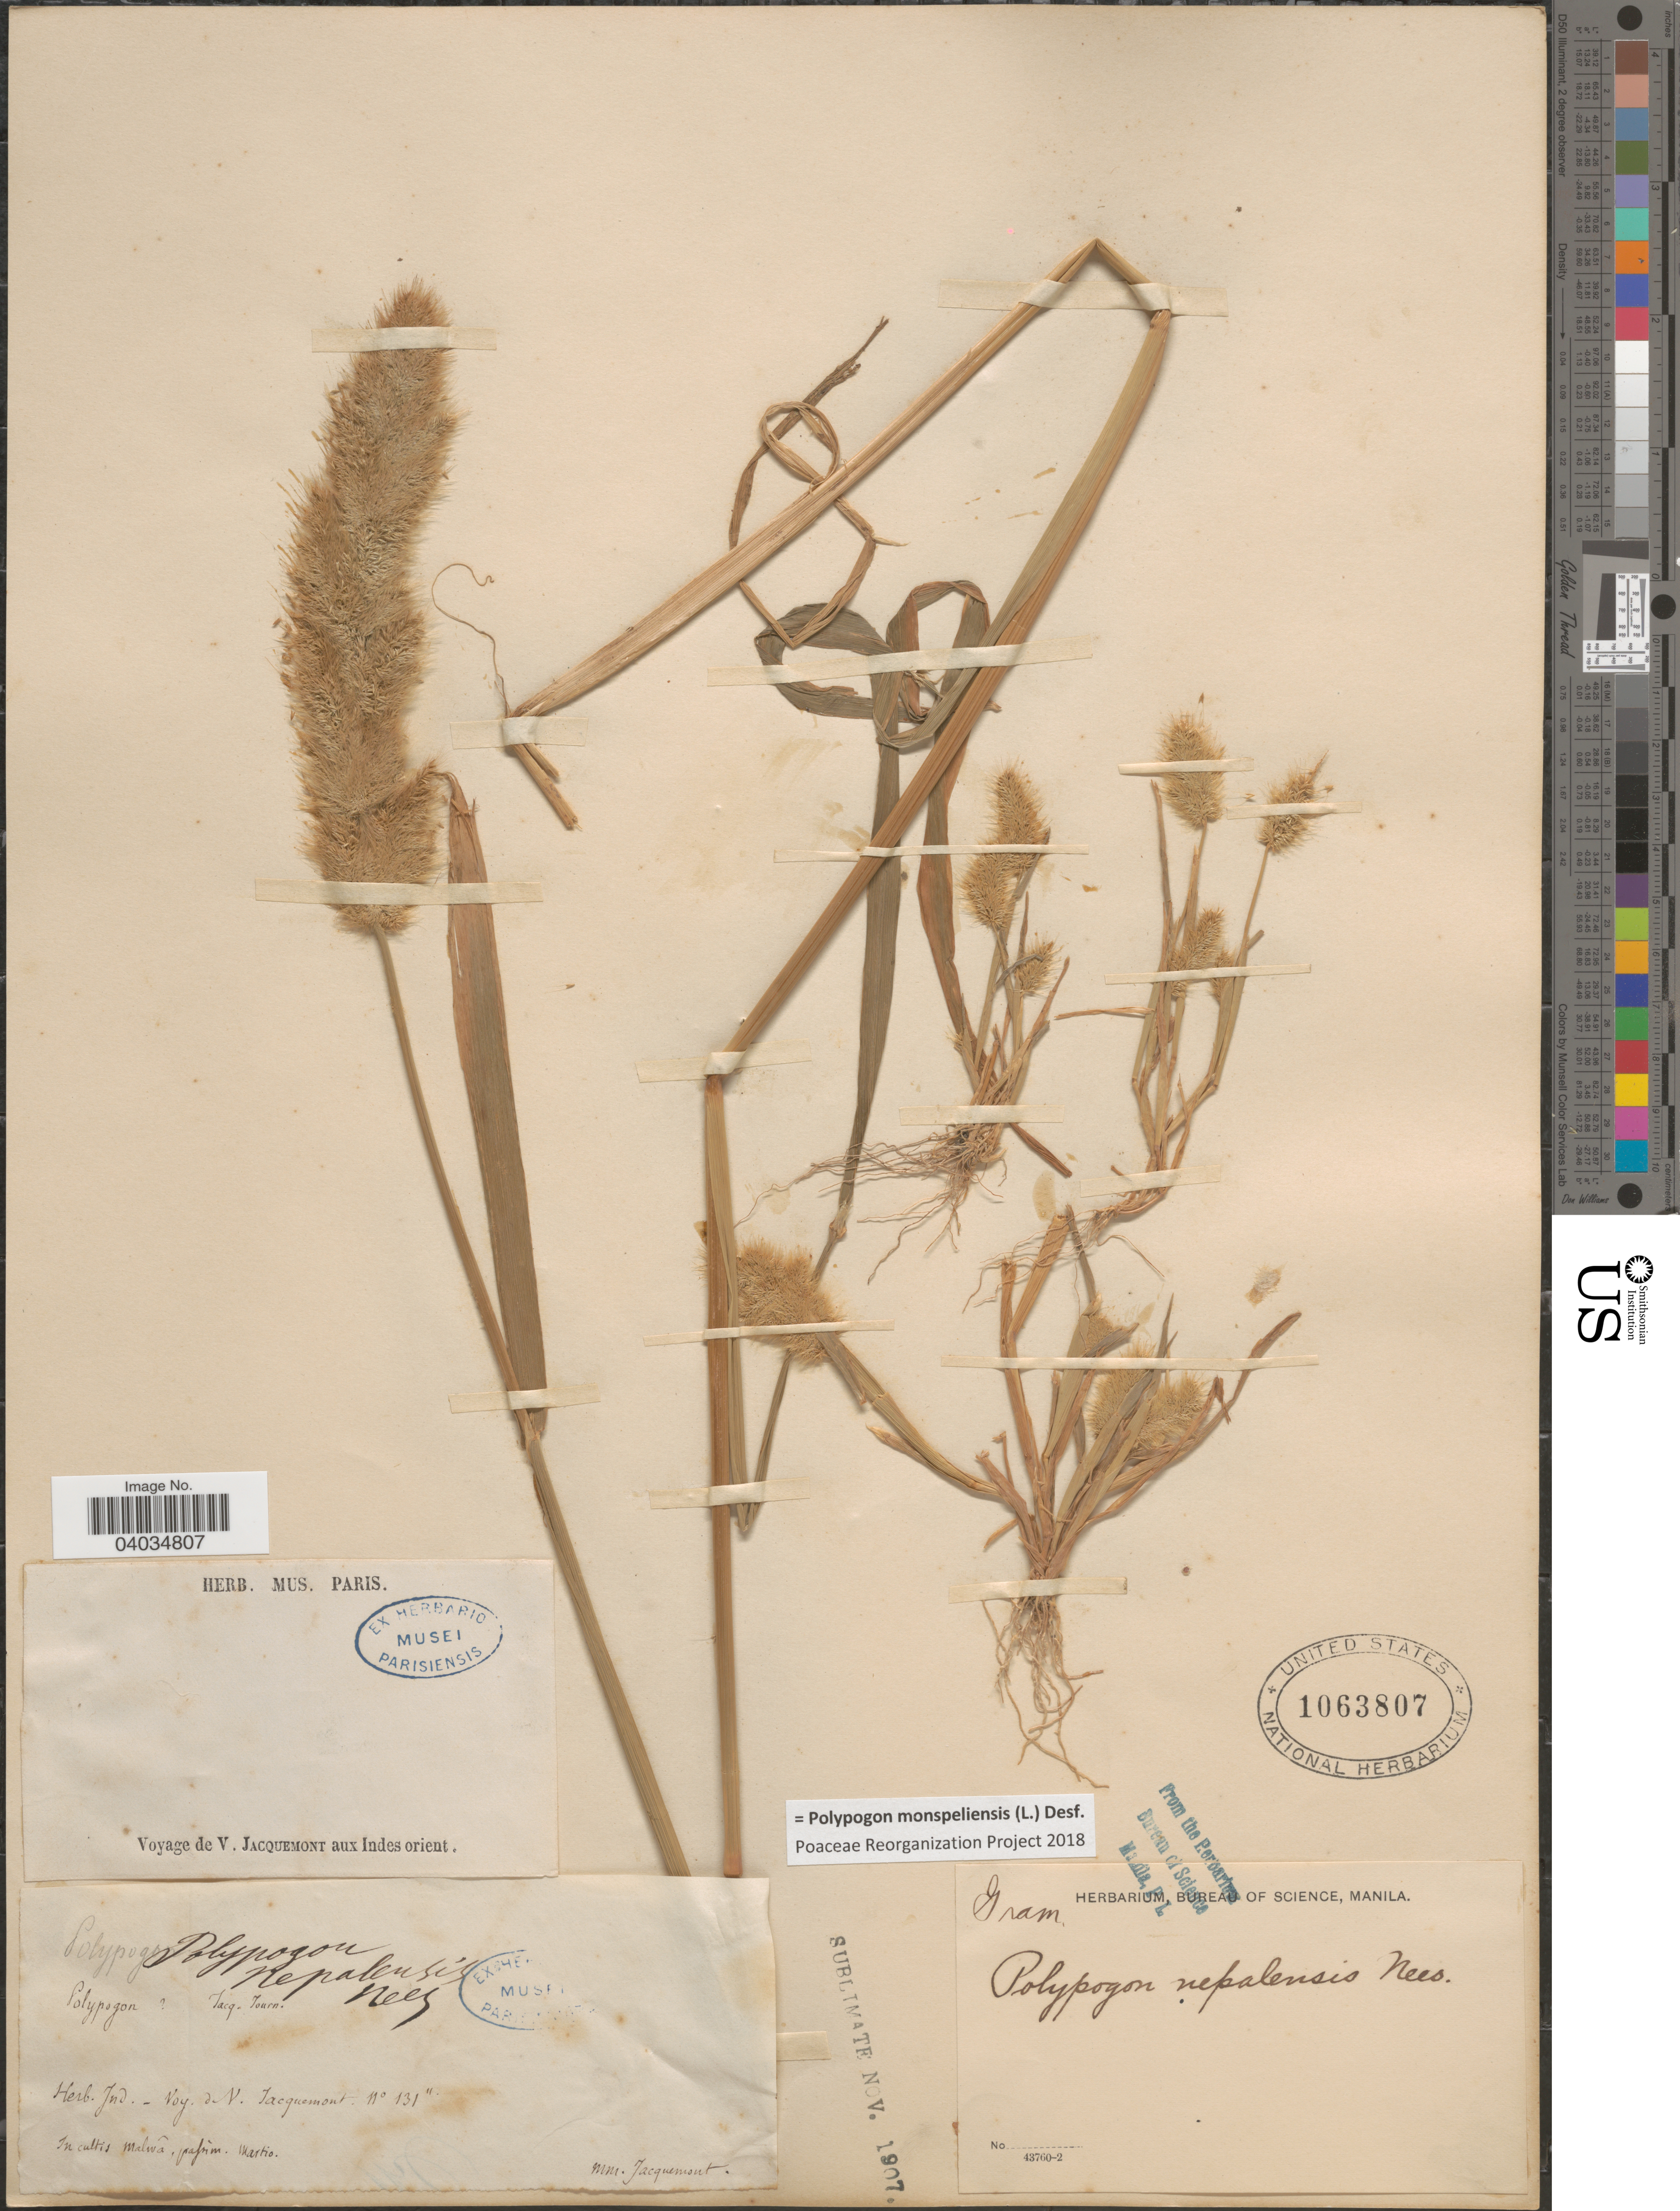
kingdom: Plantae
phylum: Tracheophyta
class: Liliopsida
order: Poales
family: Poaceae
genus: Polypogon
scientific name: Polypogon monspeliensis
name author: (L.) Desf.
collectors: V. Jacquemont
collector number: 131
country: India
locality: Indes orient. In cultis Malwâ, passim.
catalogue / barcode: US 1063807